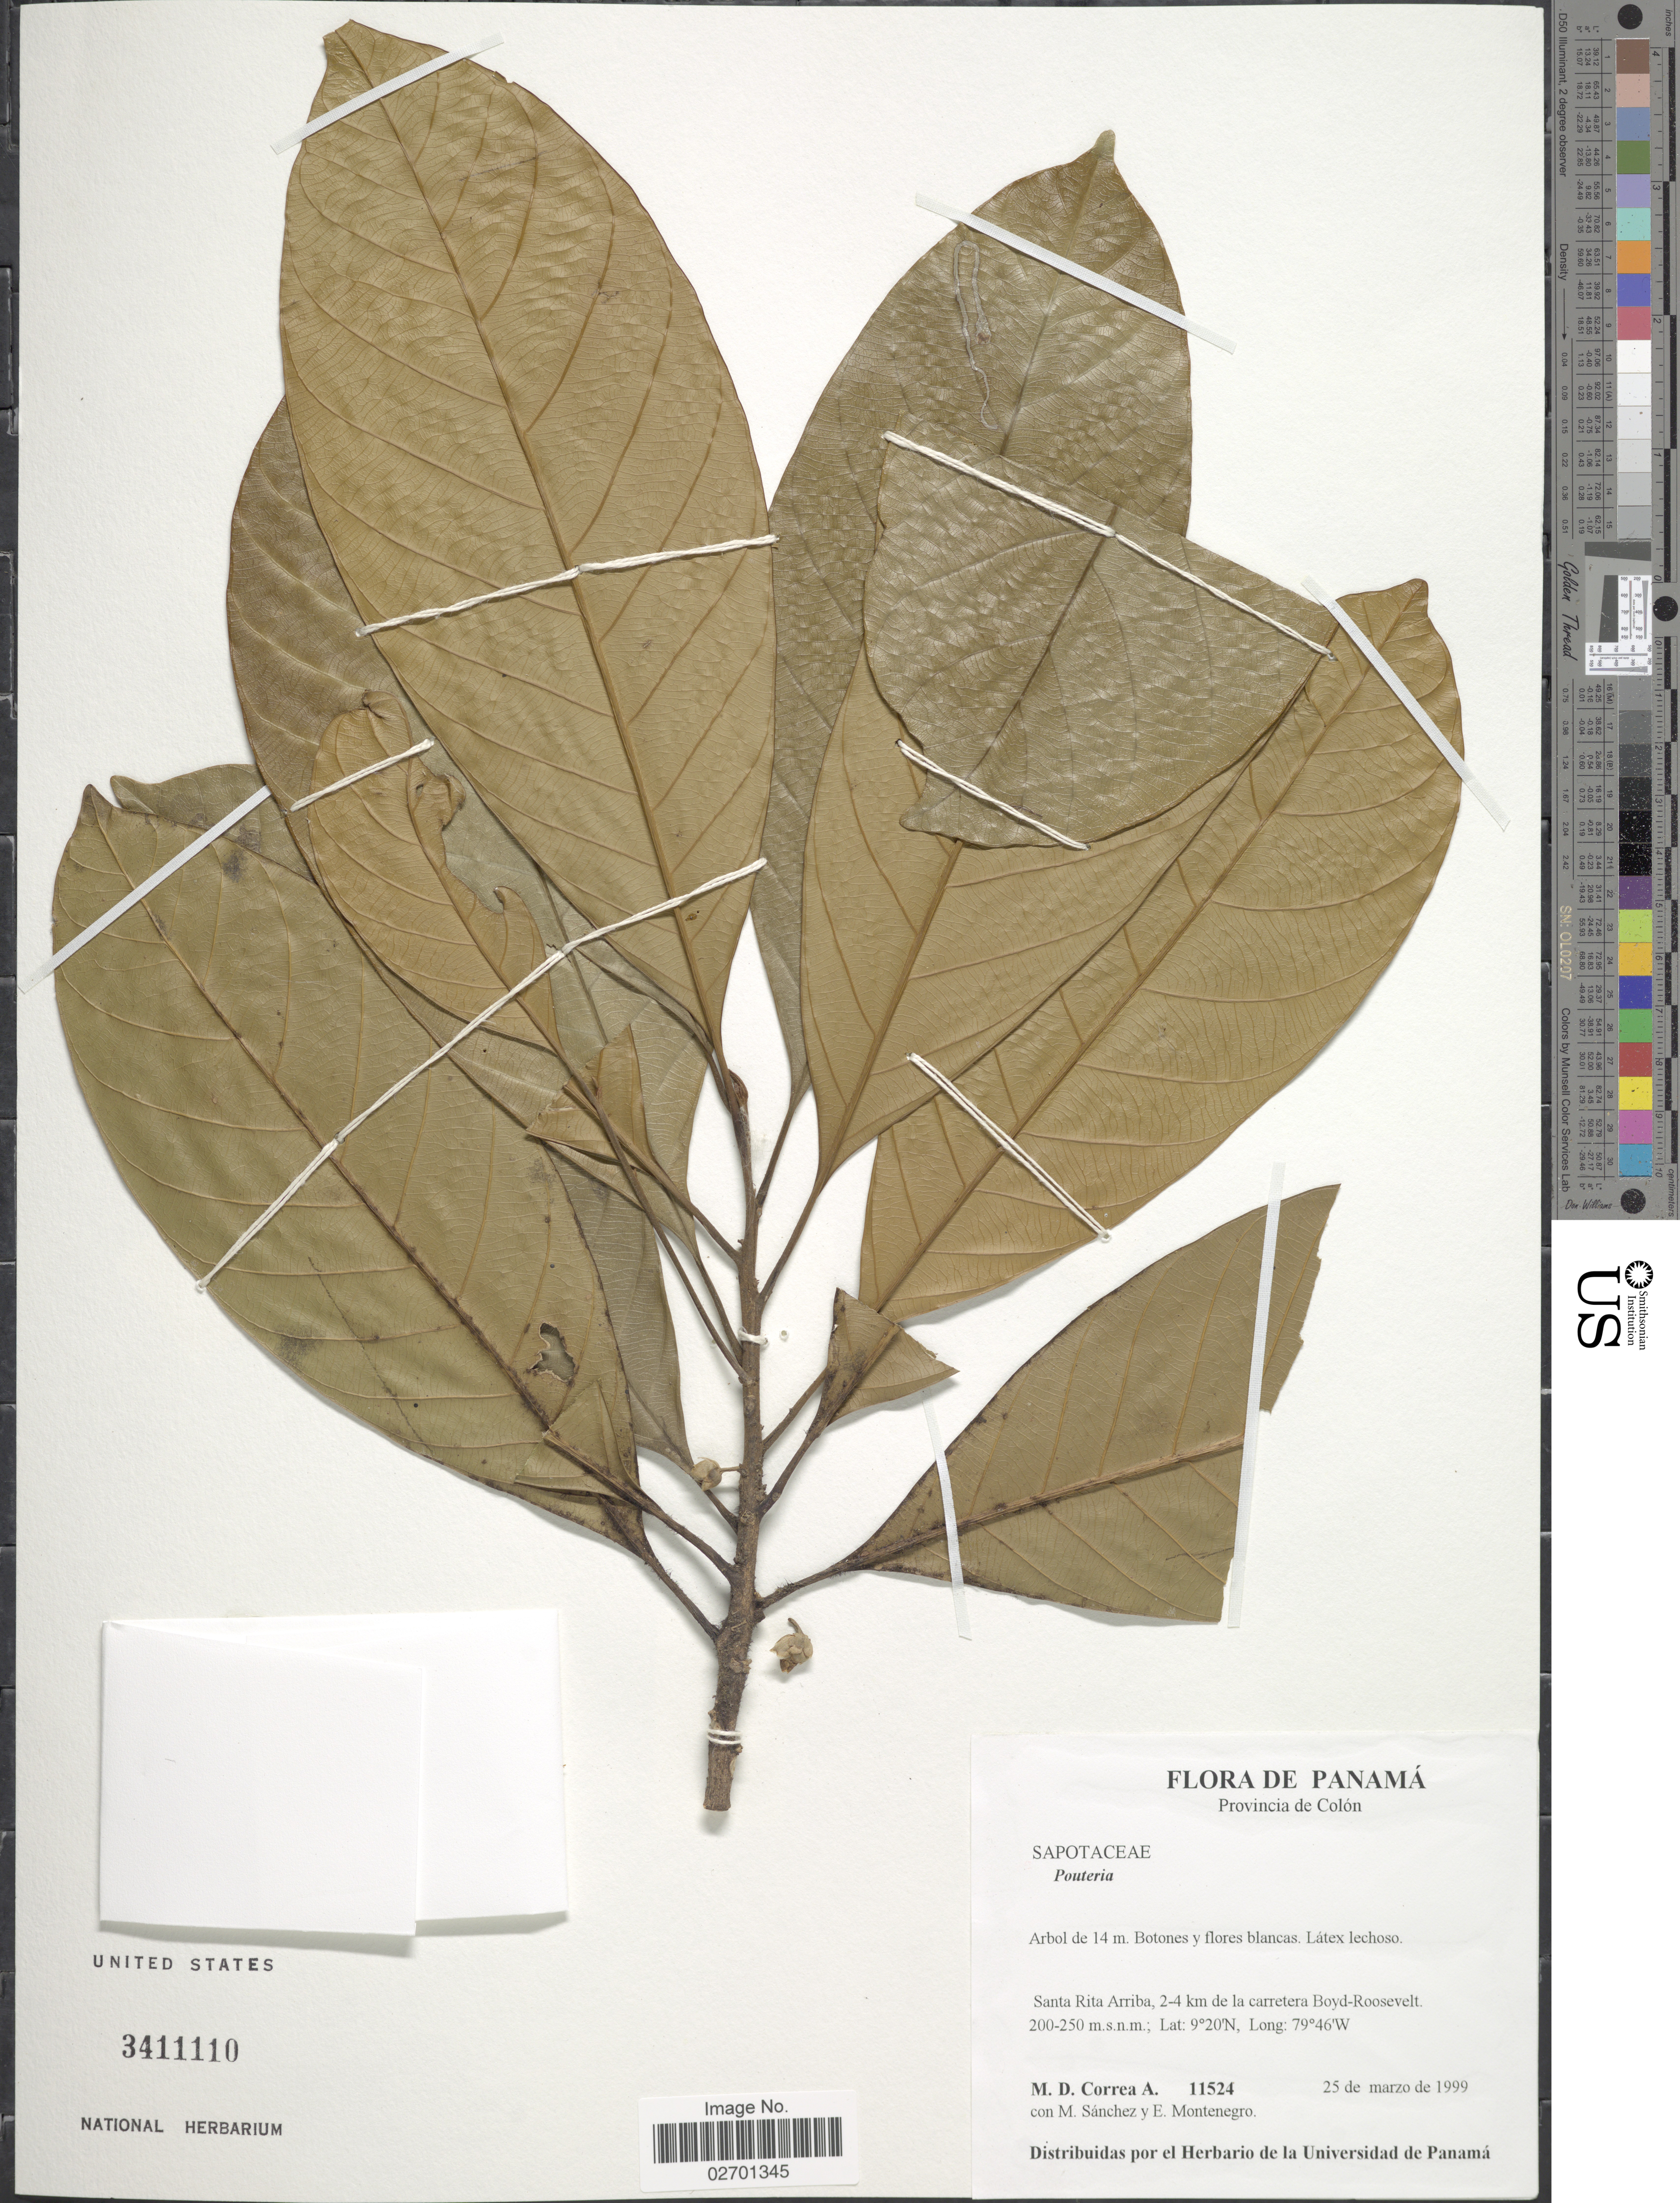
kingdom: Plantae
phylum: Tracheophyta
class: Magnoliopsida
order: Ericales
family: Sapotaceae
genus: Pouteria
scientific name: Pouteria sp.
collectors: M. D. Corrêa-A., M. Sánchez & E. Montenegro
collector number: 11524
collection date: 1999-03-25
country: Panama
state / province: Colón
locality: Santa Rita Arriba, 2-4 km de la carretera Boyd-Roosevelt.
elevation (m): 200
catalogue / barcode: US 3411110